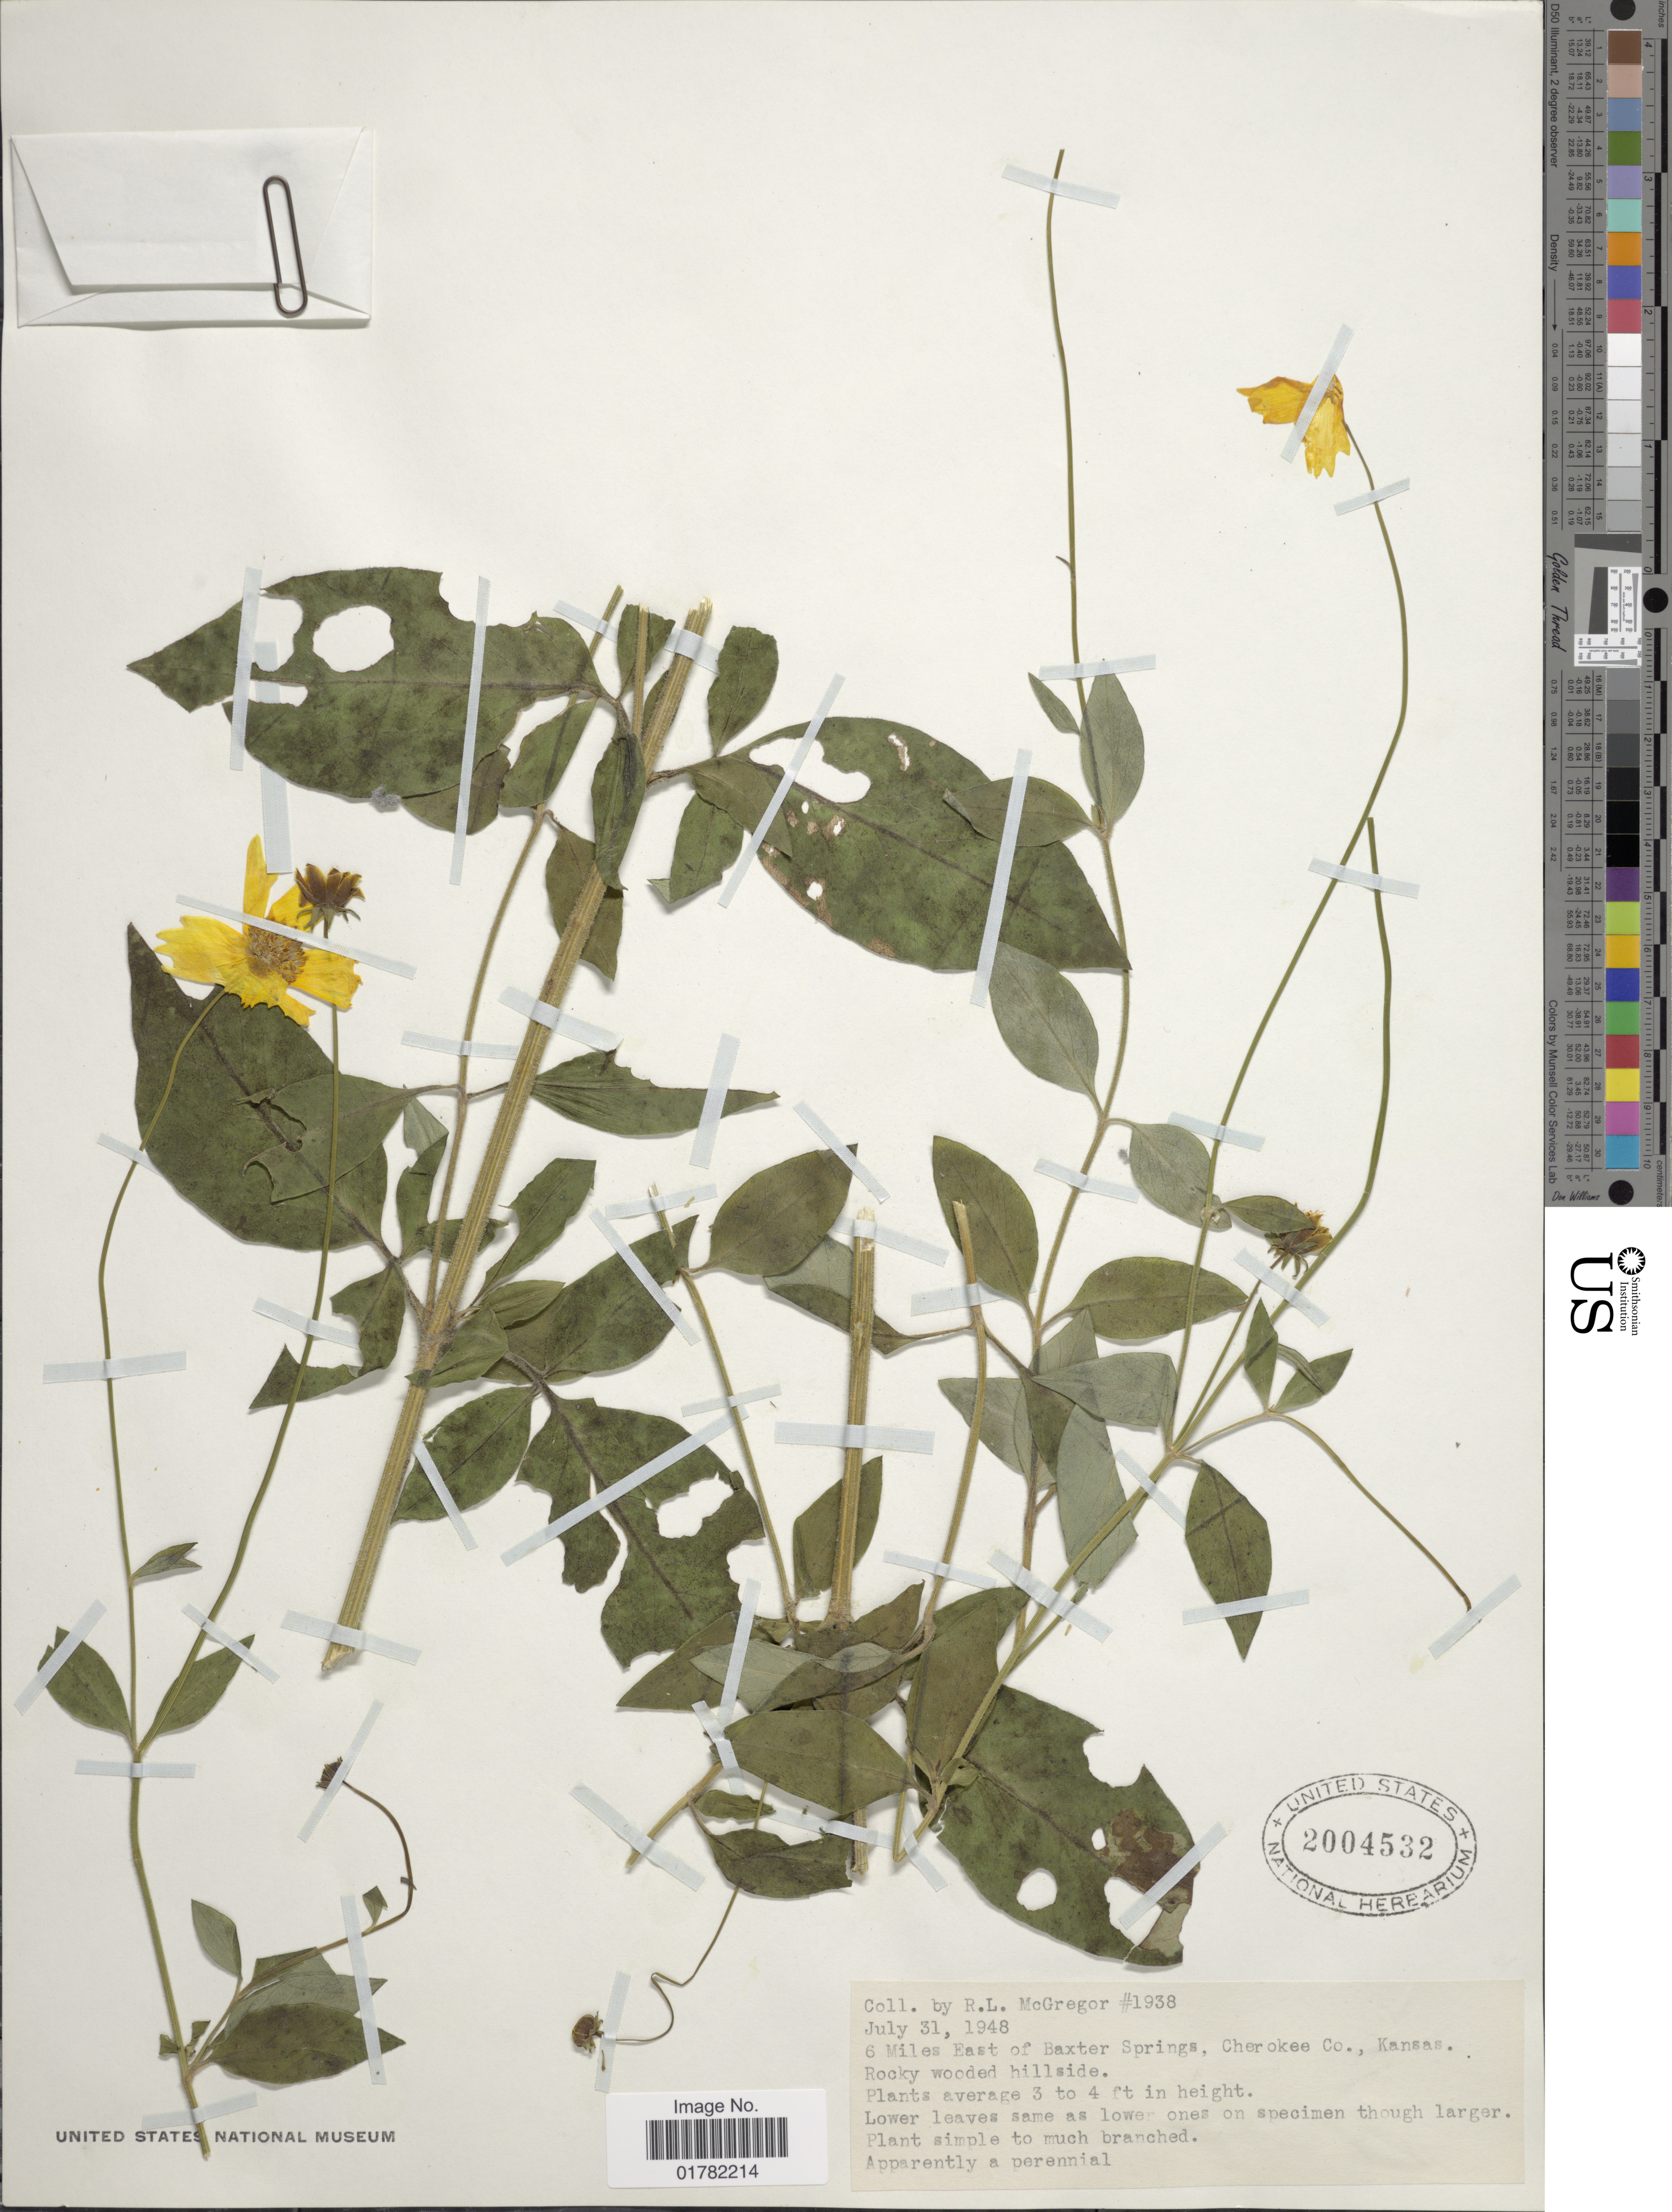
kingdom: Plantae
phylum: Tracheophyta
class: Magnoliopsida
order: Asterales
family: Asteraceae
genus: Coreopsis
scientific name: Coreopsis auriculata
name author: L.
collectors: R. McGregor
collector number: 1938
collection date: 1948-07-31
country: United States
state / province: Kansas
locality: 6 Miles East of Baxter Springs, Cherokee Co. Rocky wooded hillside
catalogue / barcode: US 2004532